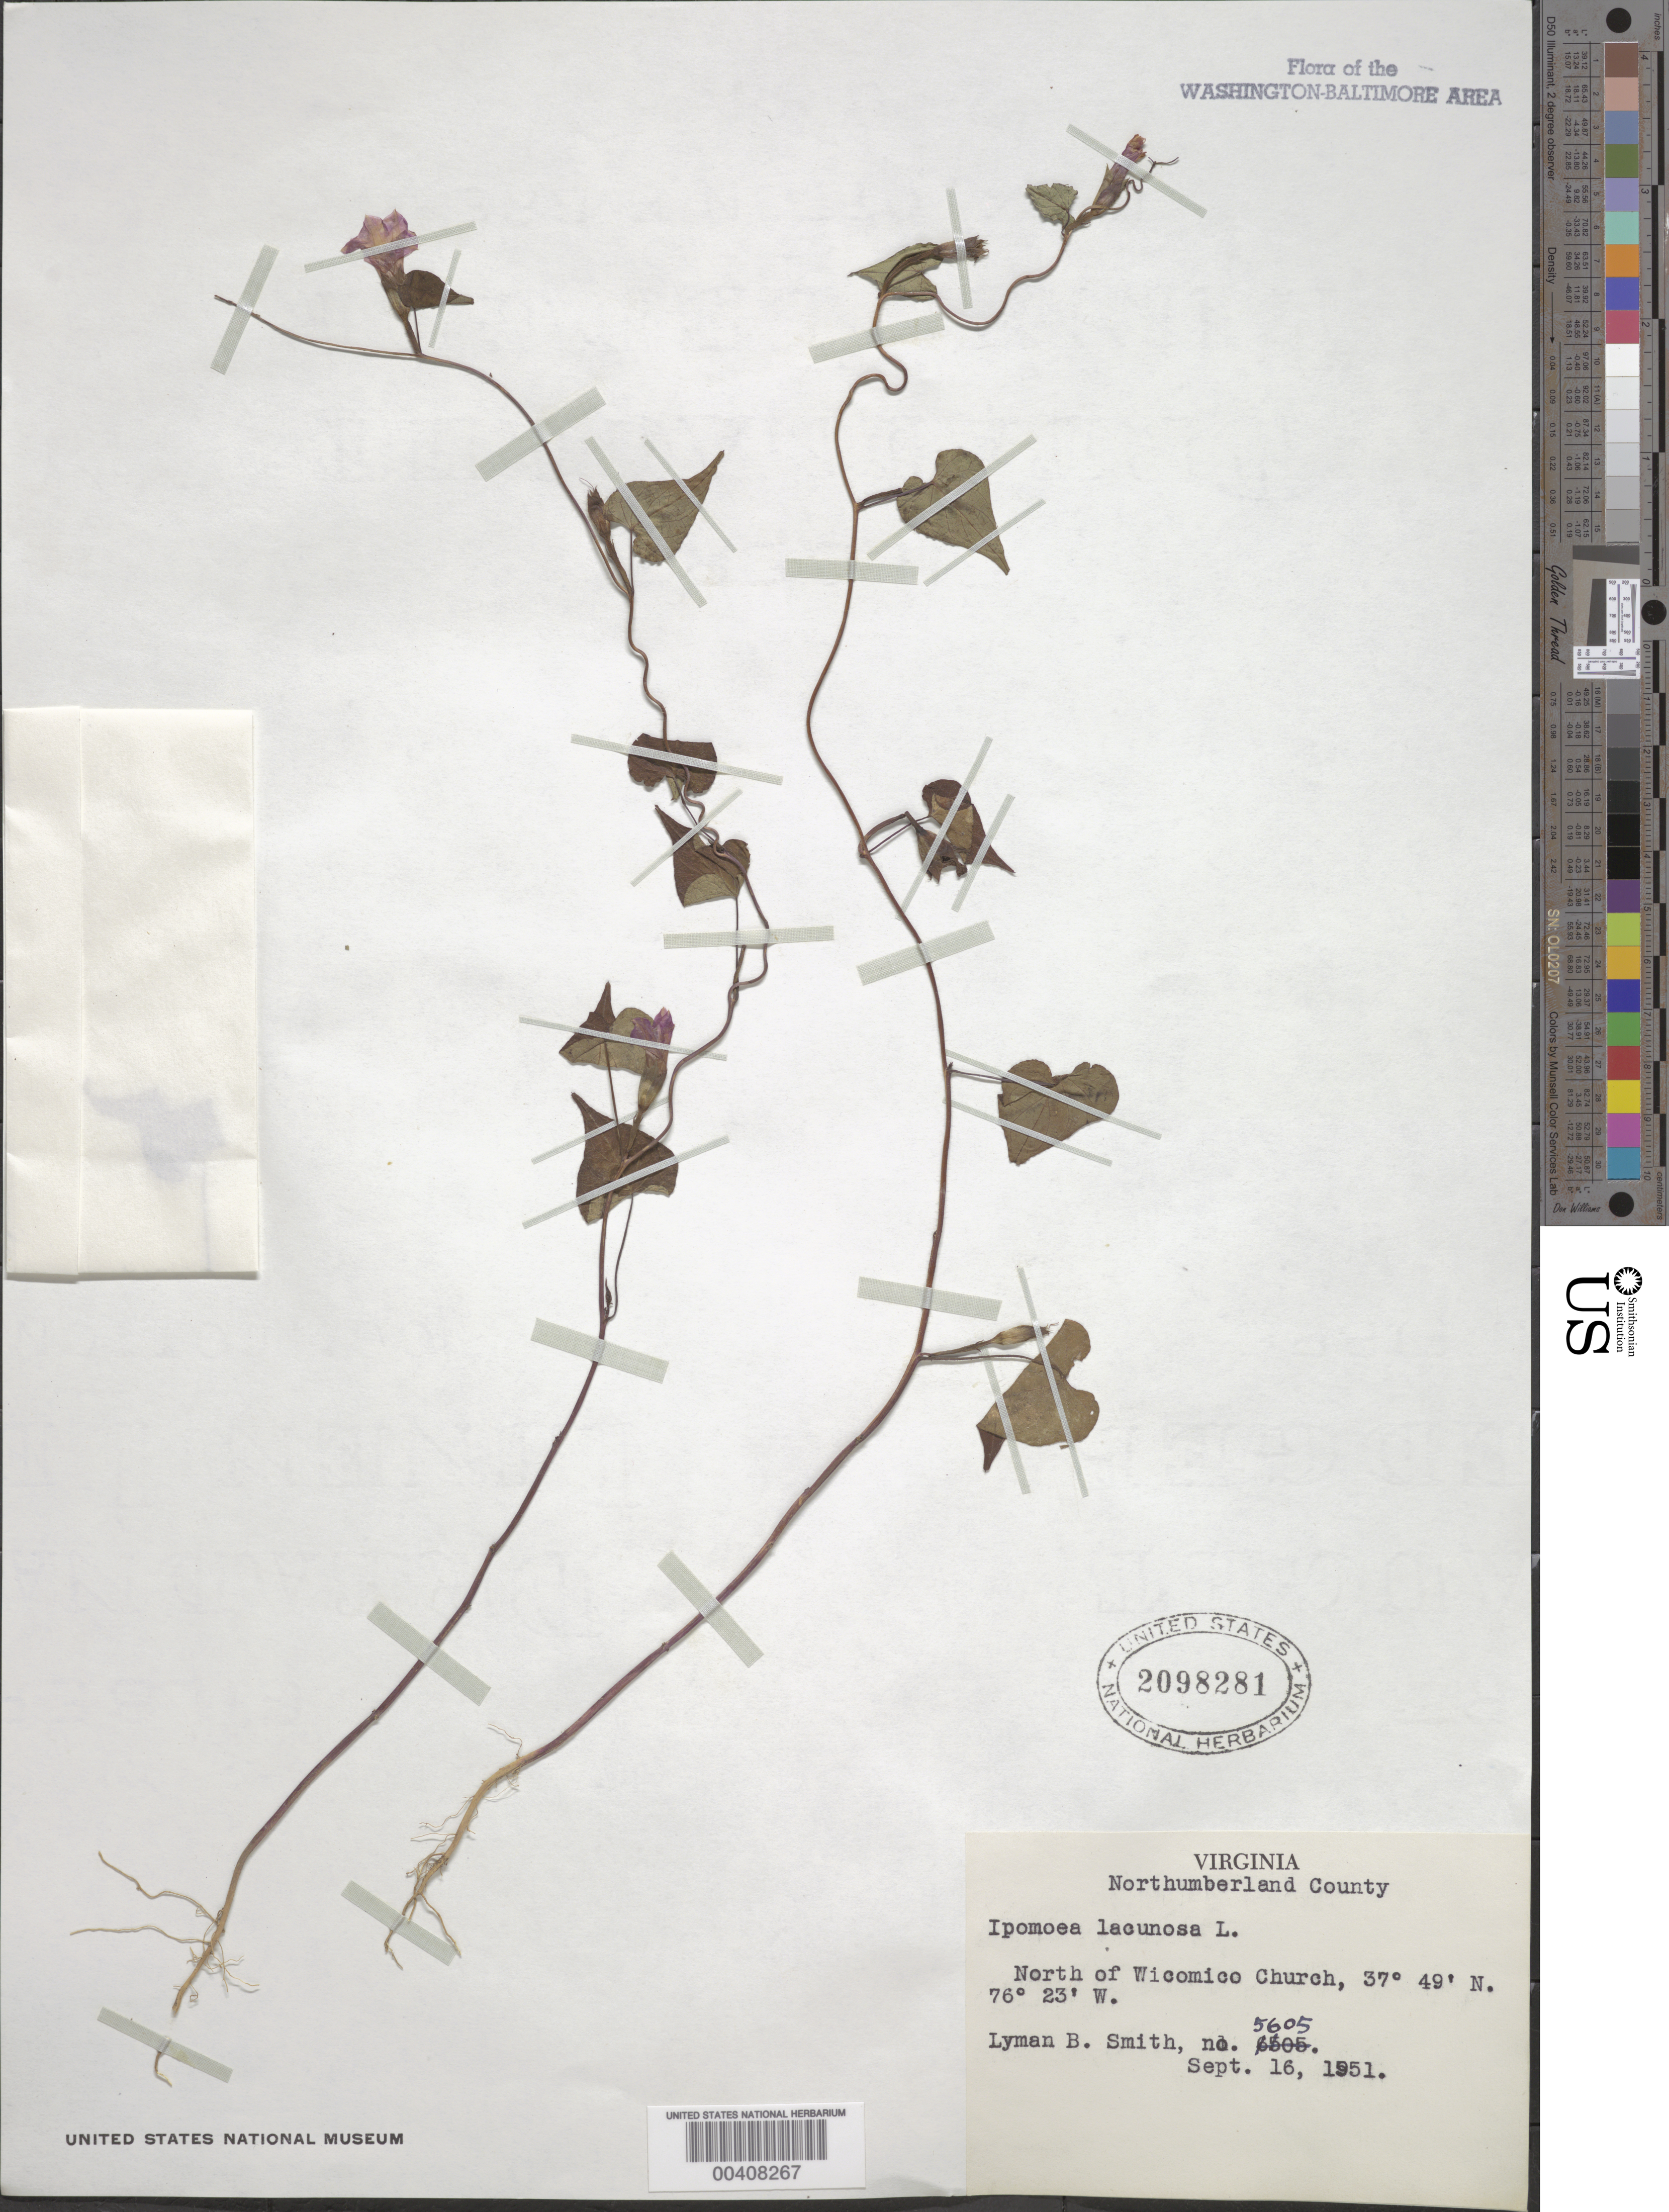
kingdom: Plantae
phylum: Tracheophyta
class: Magnoliopsida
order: Solanales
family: Convolvulaceae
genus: Ipomoea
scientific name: Ipomoea lacunosa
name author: L.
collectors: L. Smith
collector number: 5605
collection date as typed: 16 Sep 1951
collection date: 1951-09-16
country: United States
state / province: Virginia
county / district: Northumberland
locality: North of Wicomico Church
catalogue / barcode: US 2098281